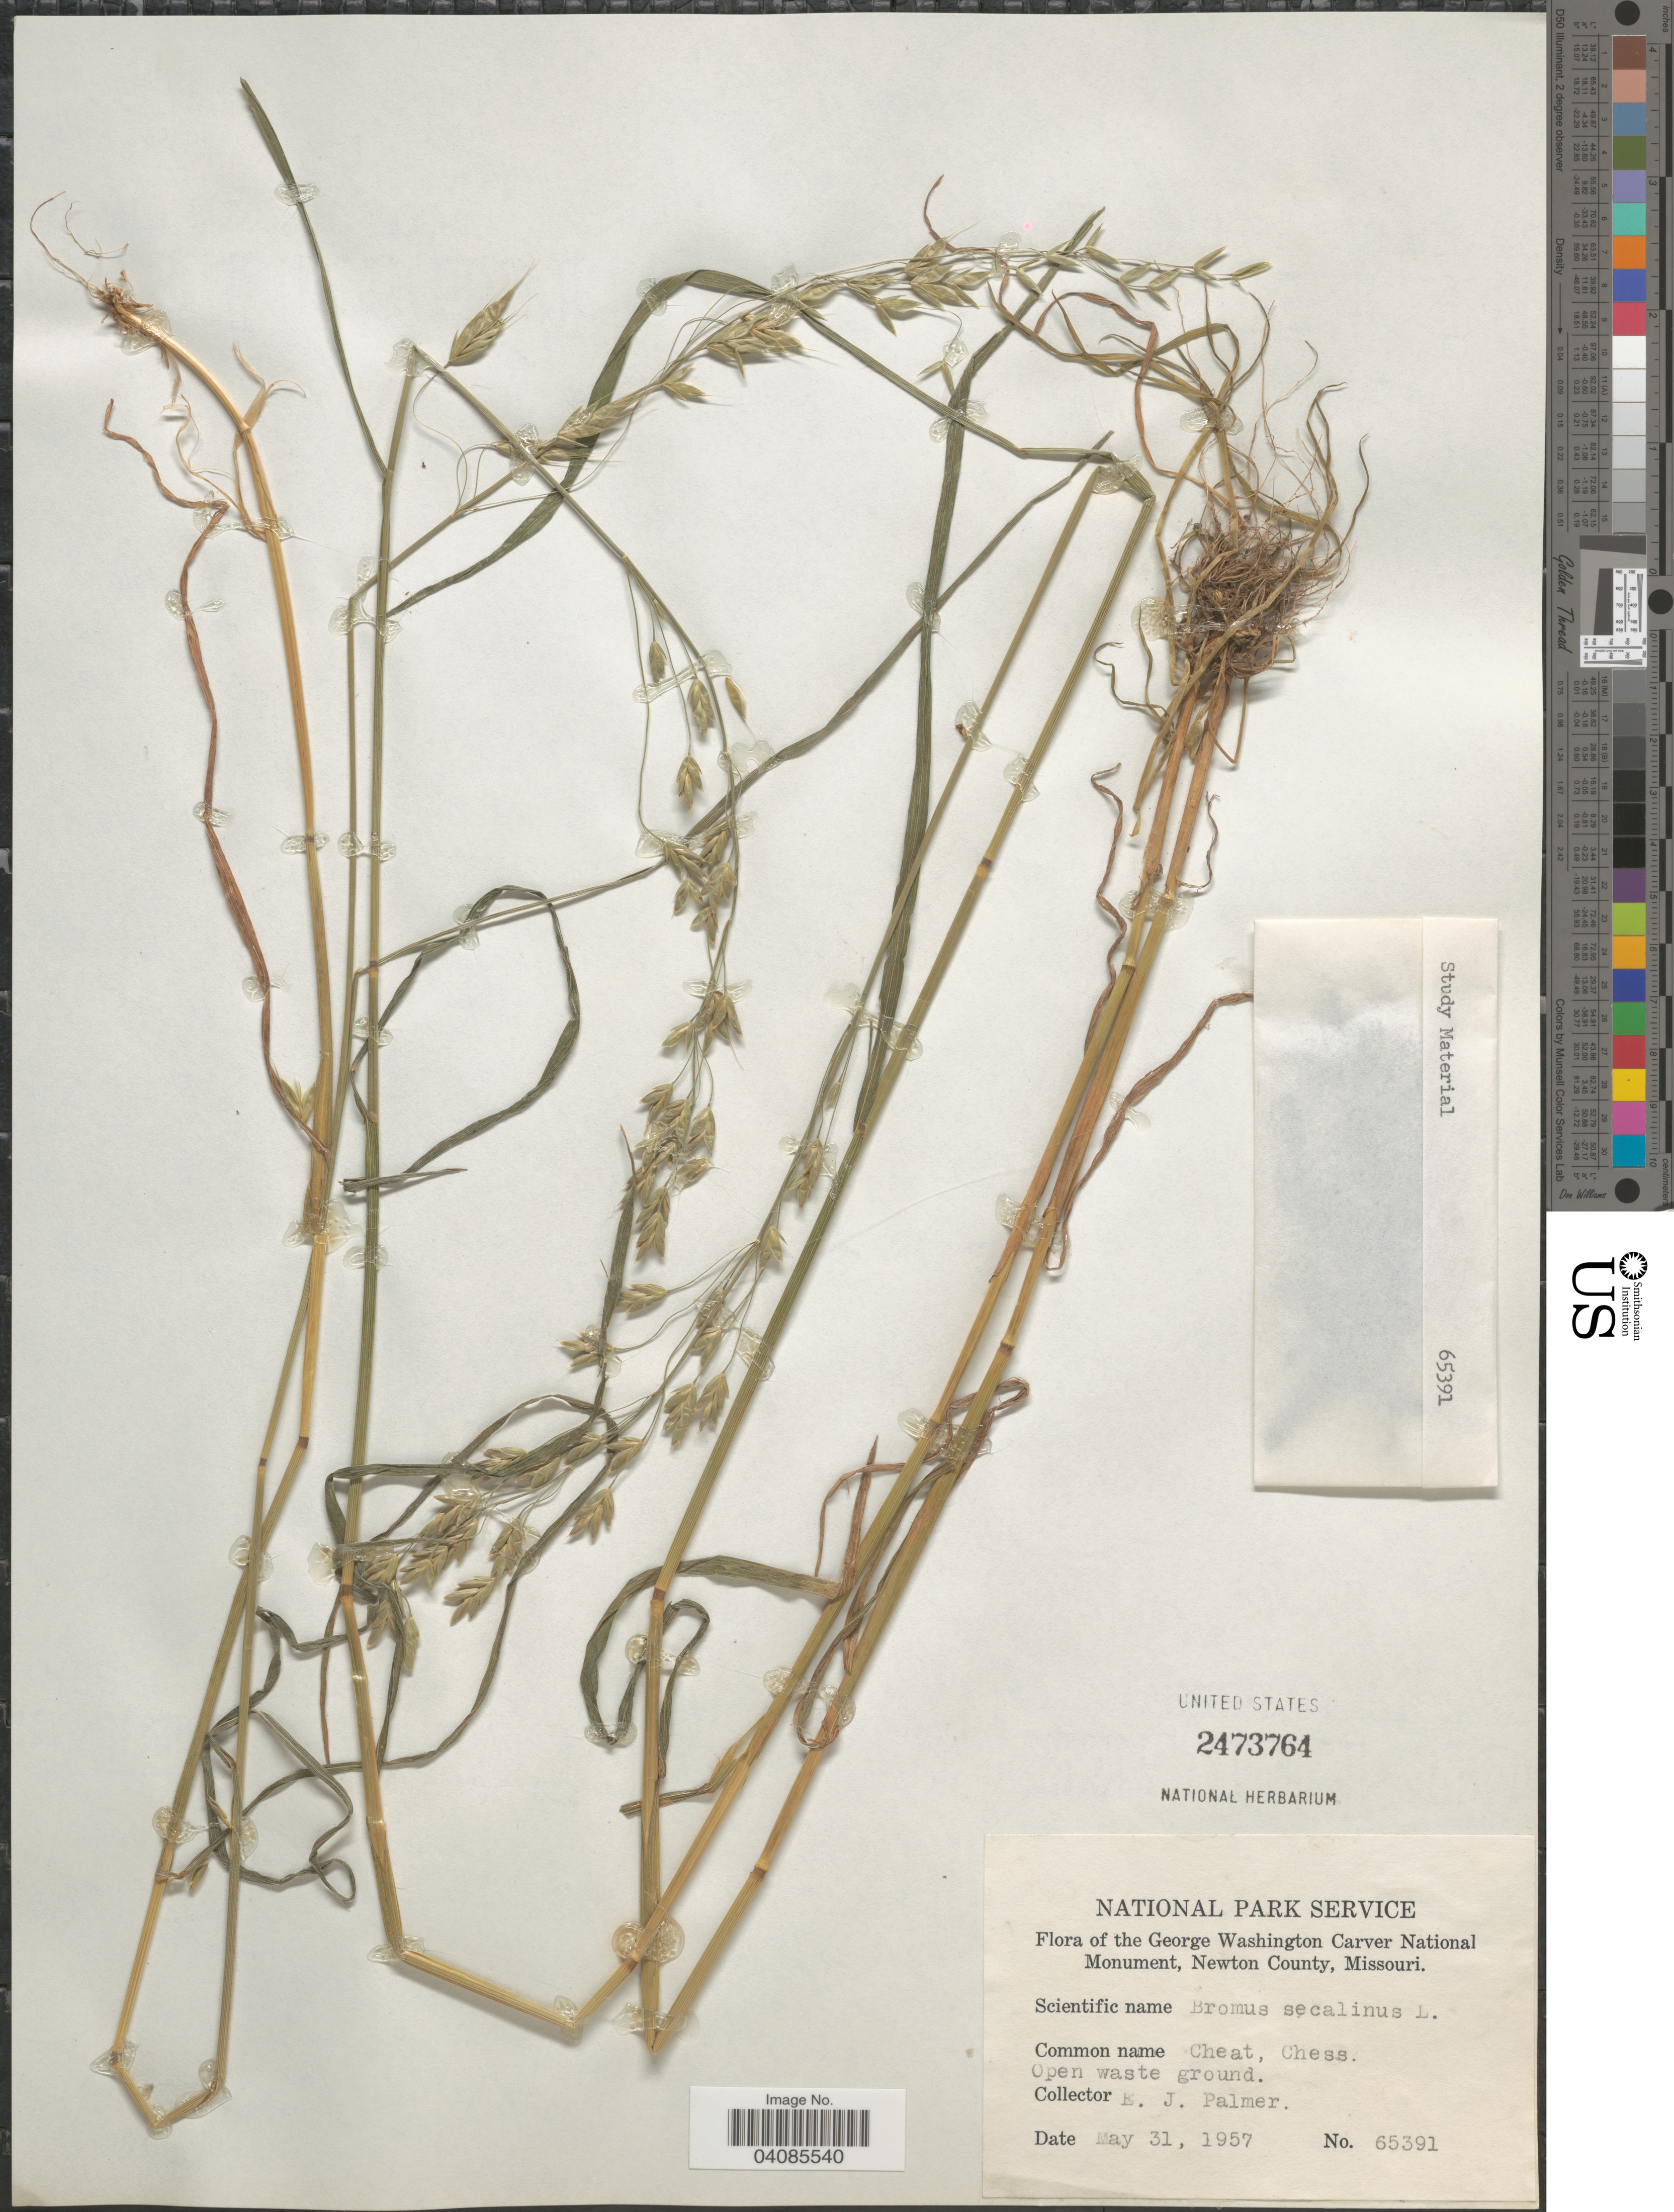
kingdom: Plantae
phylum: Tracheophyta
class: Liliopsida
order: Poales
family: Poaceae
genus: Bromus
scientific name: Bromus secalinus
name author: L.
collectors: E. J. Palmer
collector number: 65391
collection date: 1957-05-31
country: United States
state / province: Missouri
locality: The George Washington Carver National Monument, Newton County.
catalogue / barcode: US 2473764